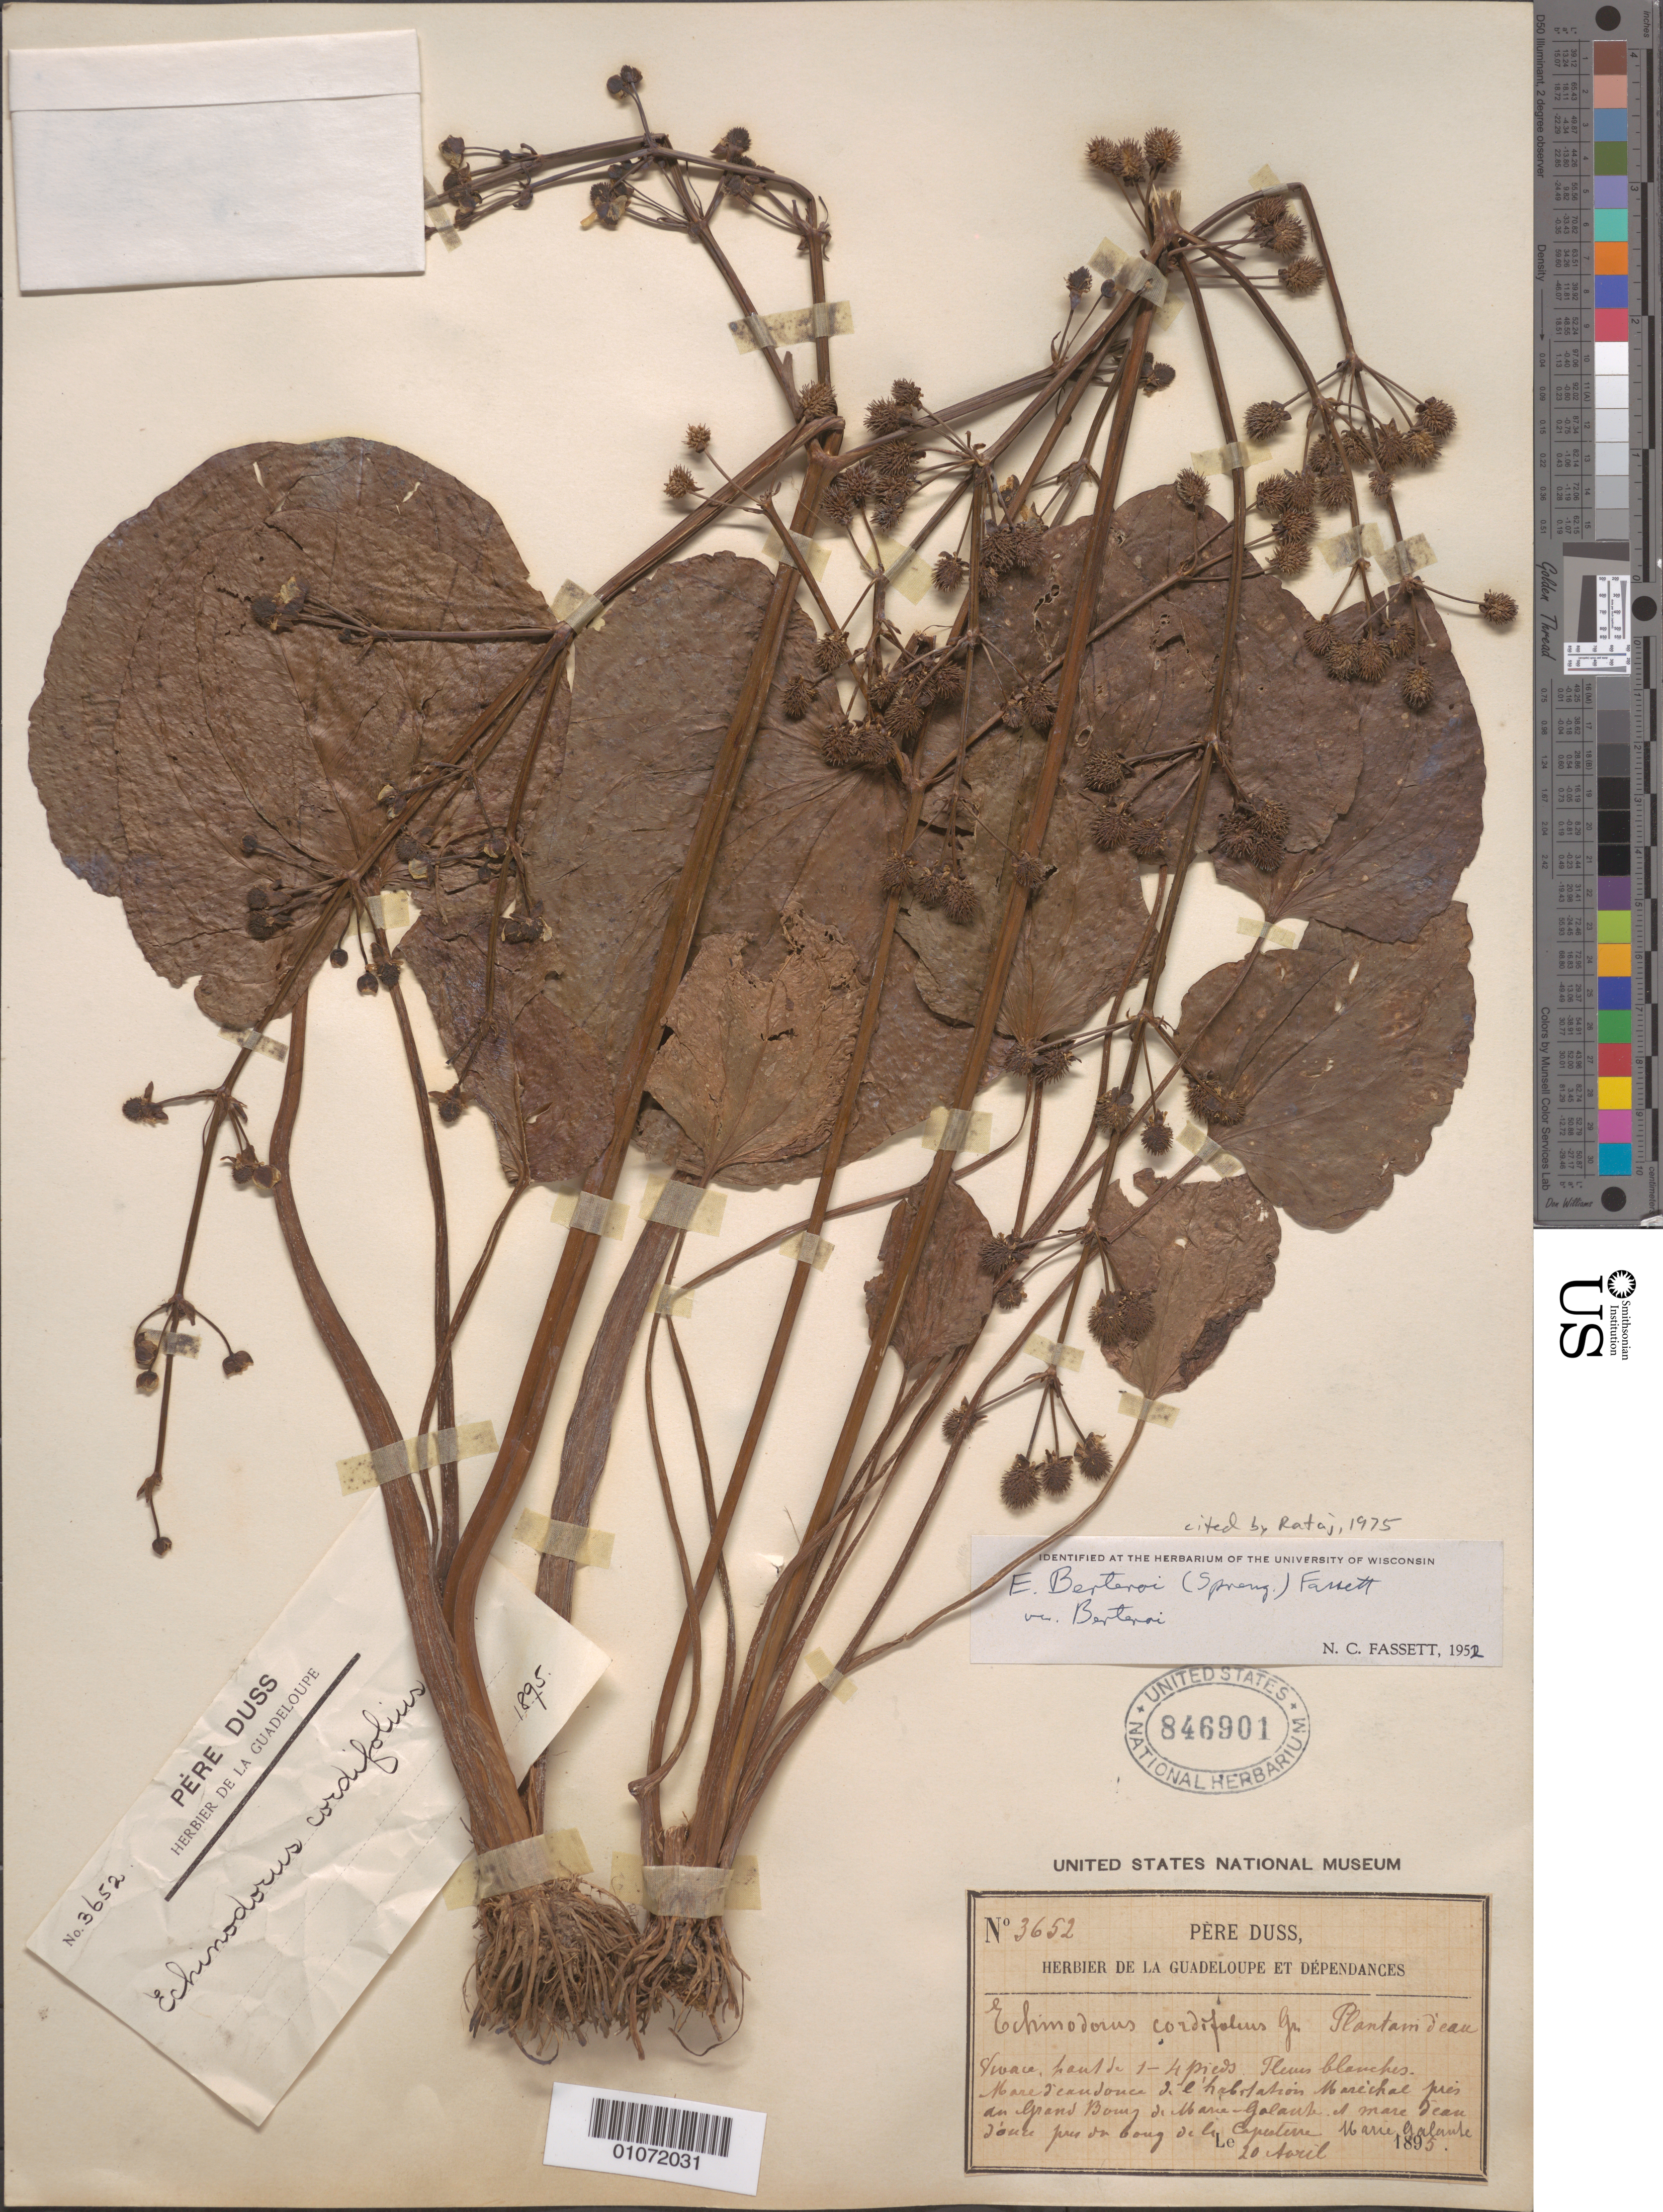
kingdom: Plantae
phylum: Tracheophyta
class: Liliopsida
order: Alismatales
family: Alismataceae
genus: Echinodorus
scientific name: Echinodorus berteroi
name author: (Spreng.) Fassett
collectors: Père Duss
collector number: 3652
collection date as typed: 20 Apr 1895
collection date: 1895-04-20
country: Guadeloupe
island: Marie Galante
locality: Grand Bourg.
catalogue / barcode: US 846901